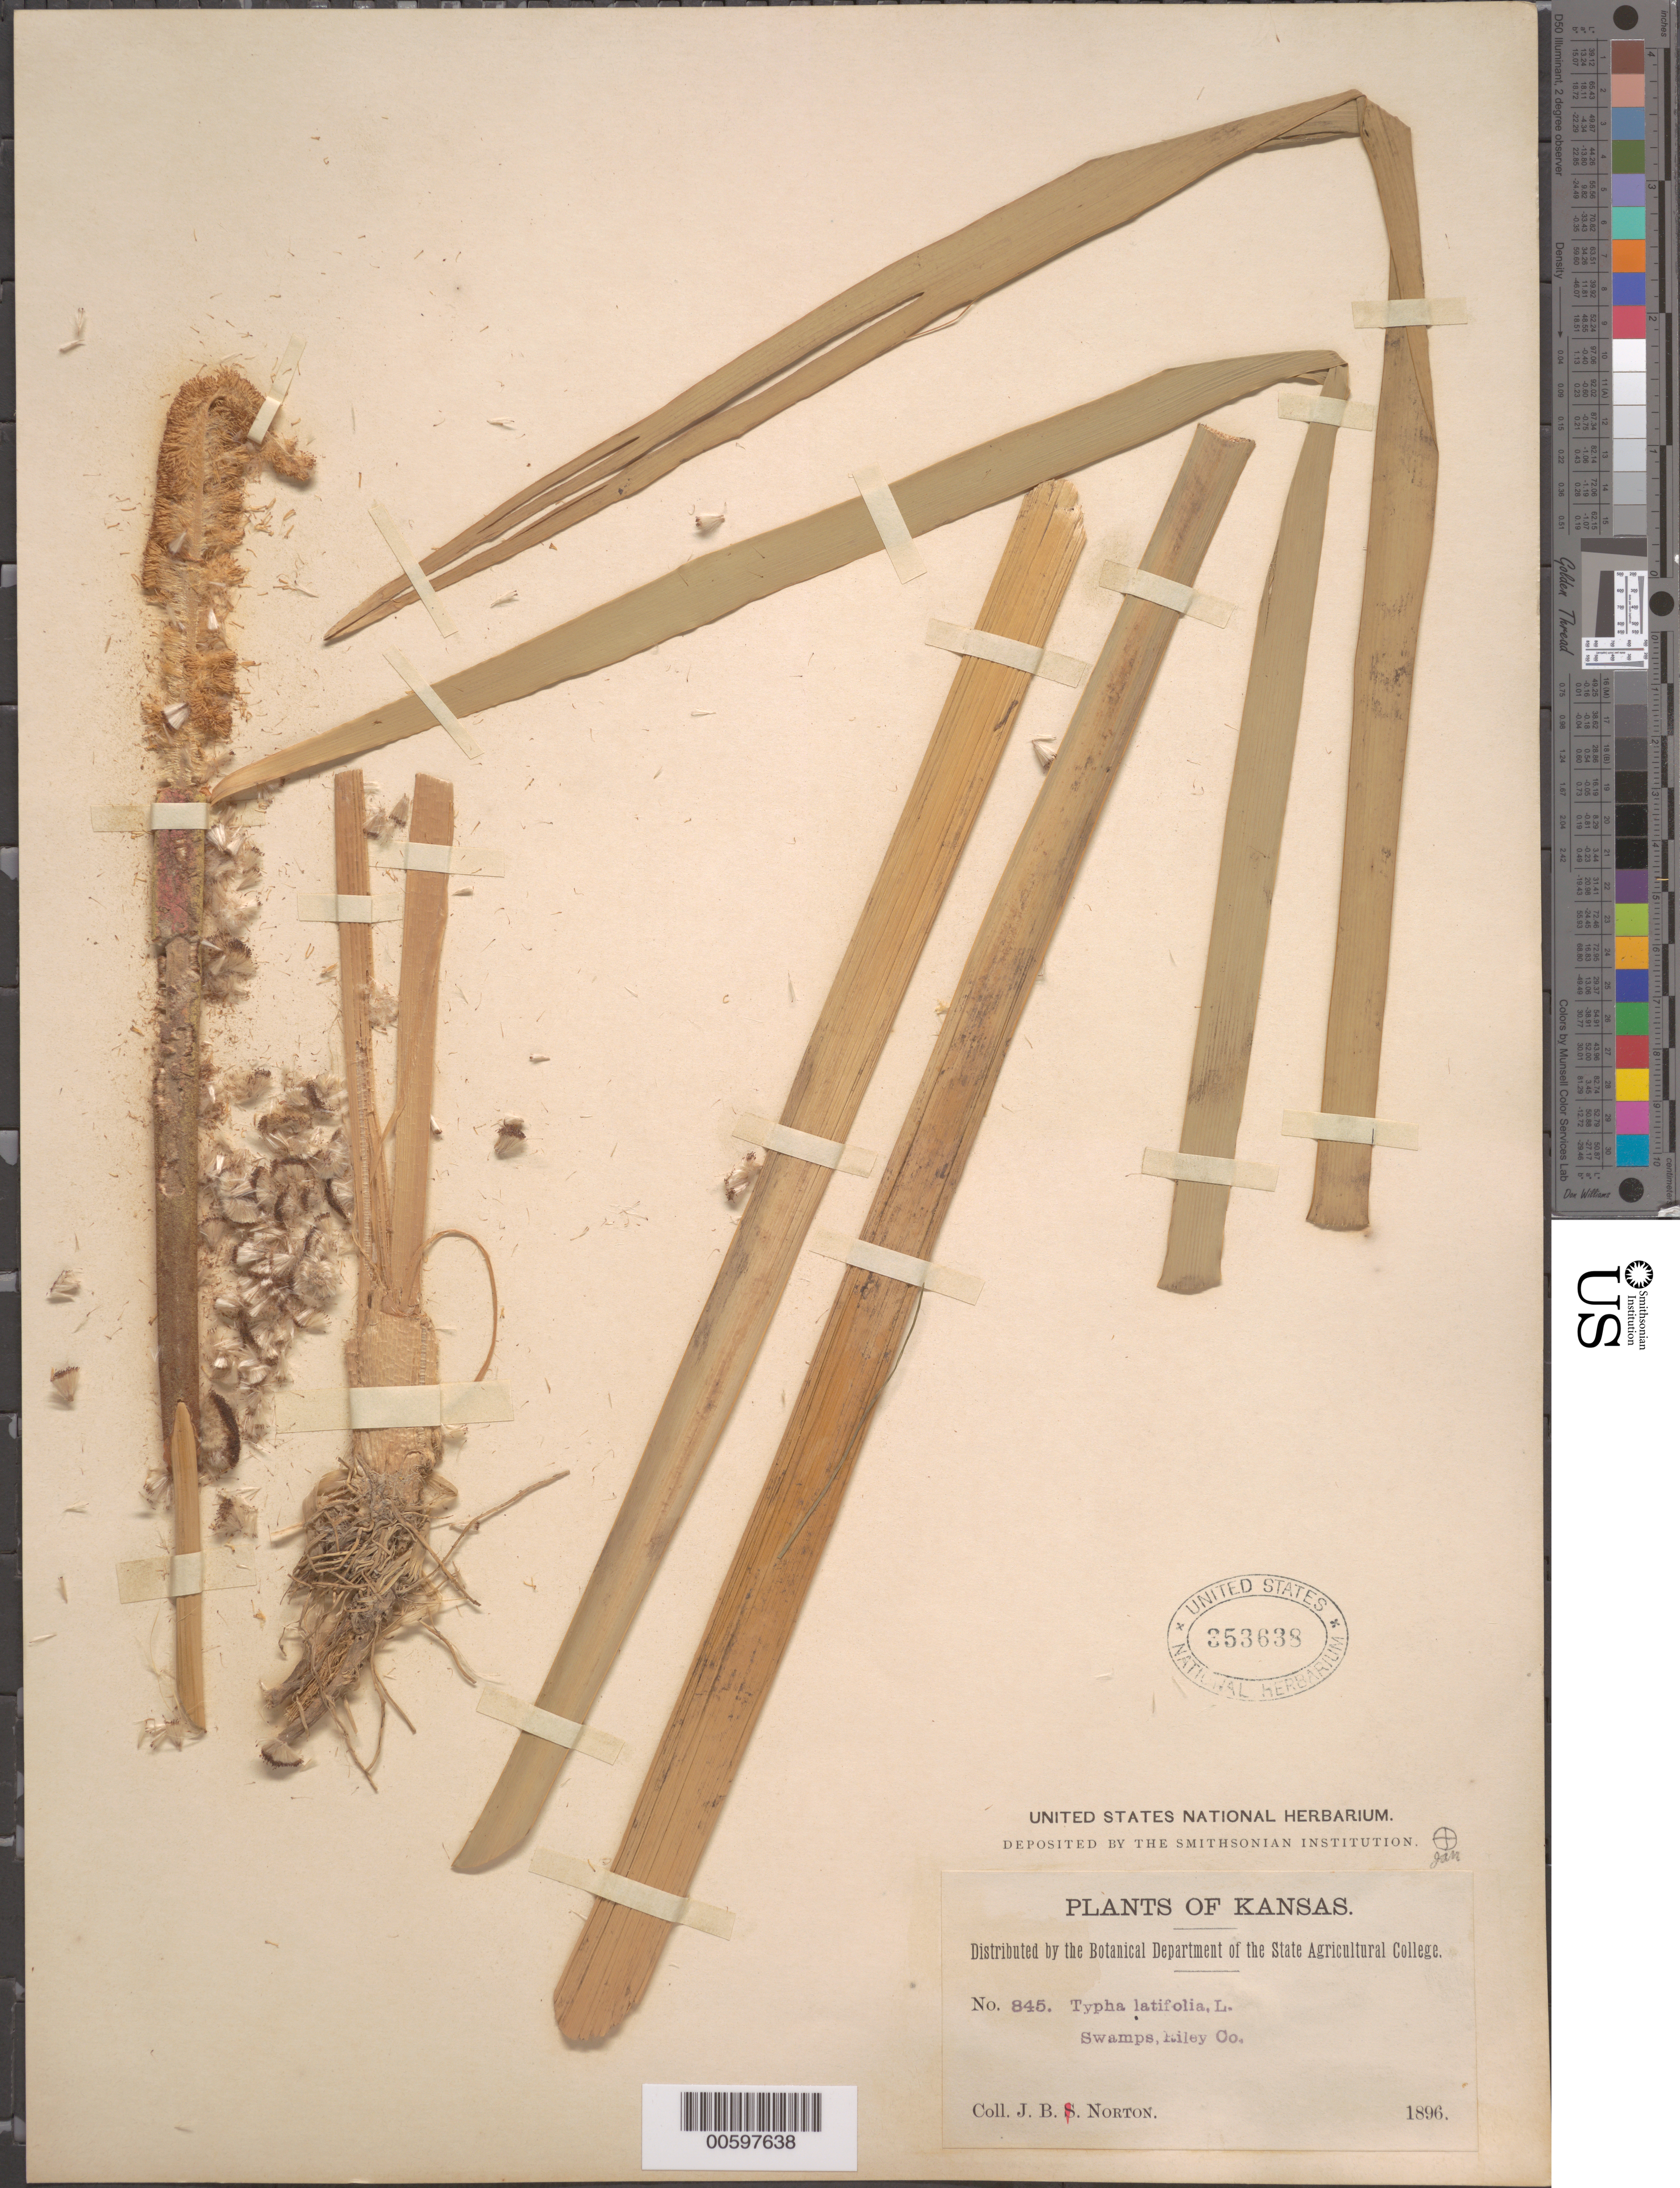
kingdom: Plantae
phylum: Tracheophyta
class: Liliopsida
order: Poales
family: Typhaceae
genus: Typha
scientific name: Typha latifolia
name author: L.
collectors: J. Norton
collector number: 845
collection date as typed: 1896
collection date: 1896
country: United States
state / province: Kansas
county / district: Riley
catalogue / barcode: US 353638